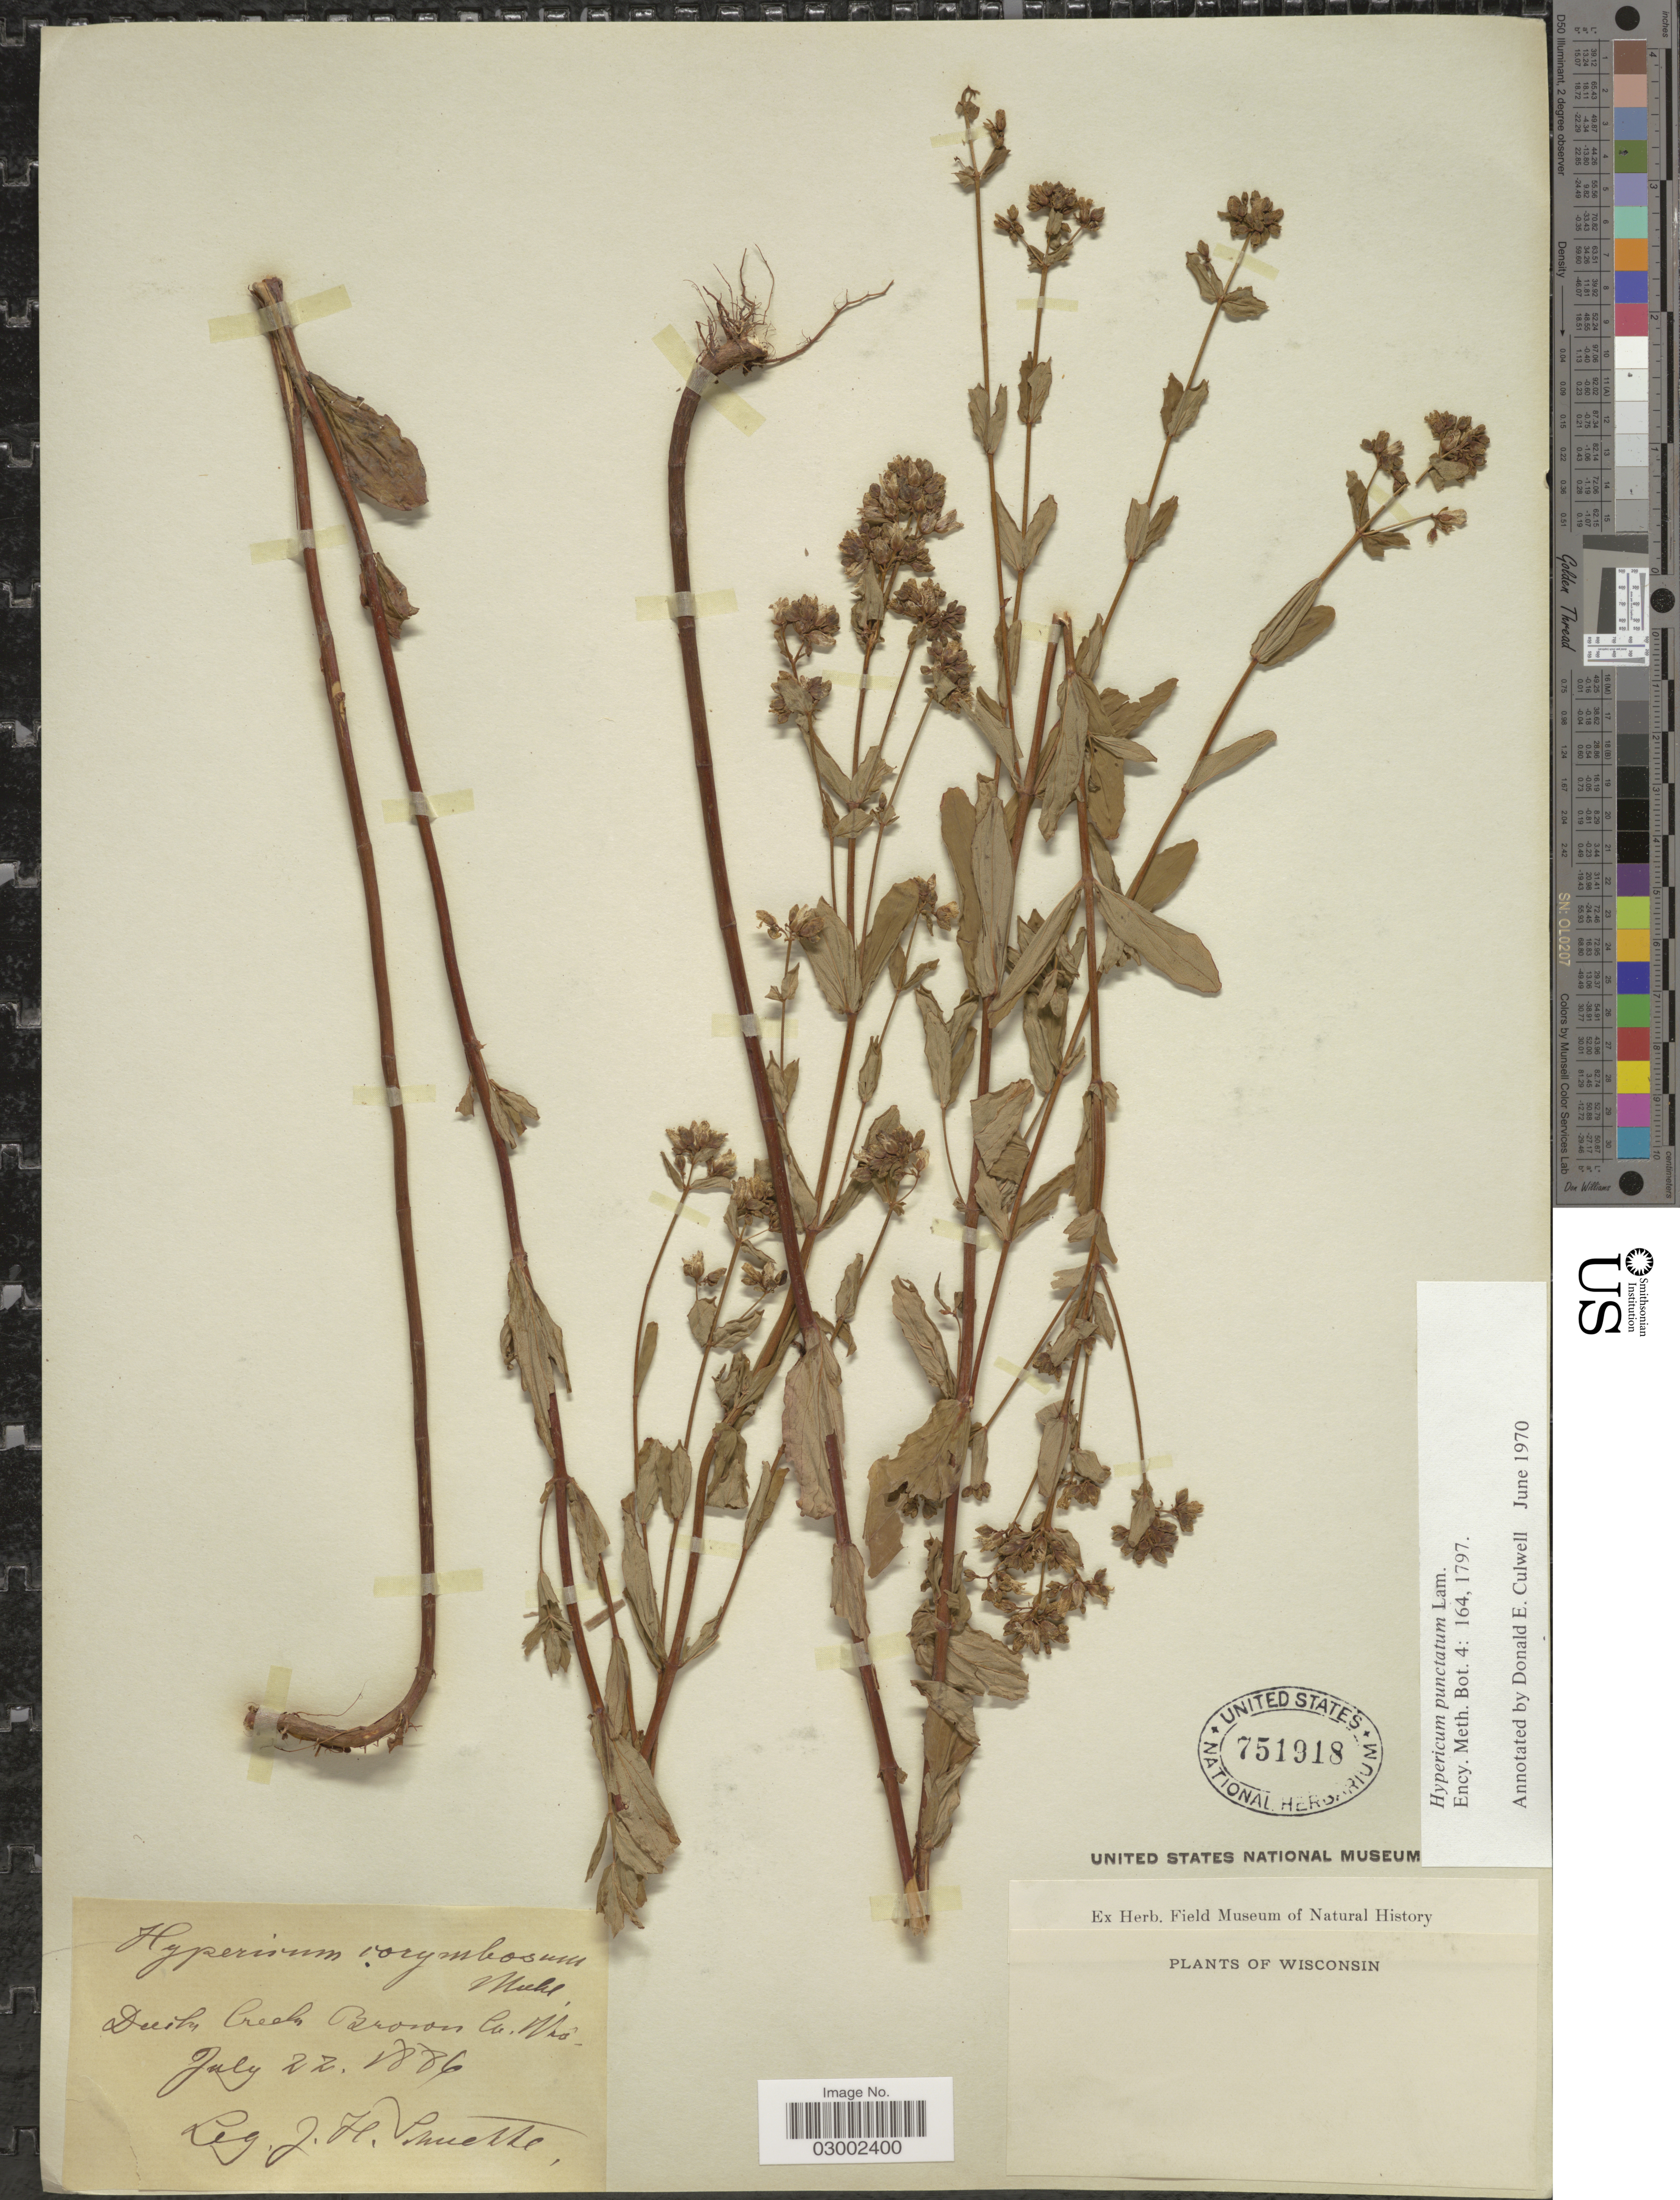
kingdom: Plantae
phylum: Tracheophyta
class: Magnoliopsida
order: Malpighiales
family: Hypericaceae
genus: Hypericum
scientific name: Hypericum punctatum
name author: Lam.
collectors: J. H. Schuette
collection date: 1886-07-22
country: United States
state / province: Wisconsin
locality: Duck Creek. Brown Co.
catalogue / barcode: US 751918